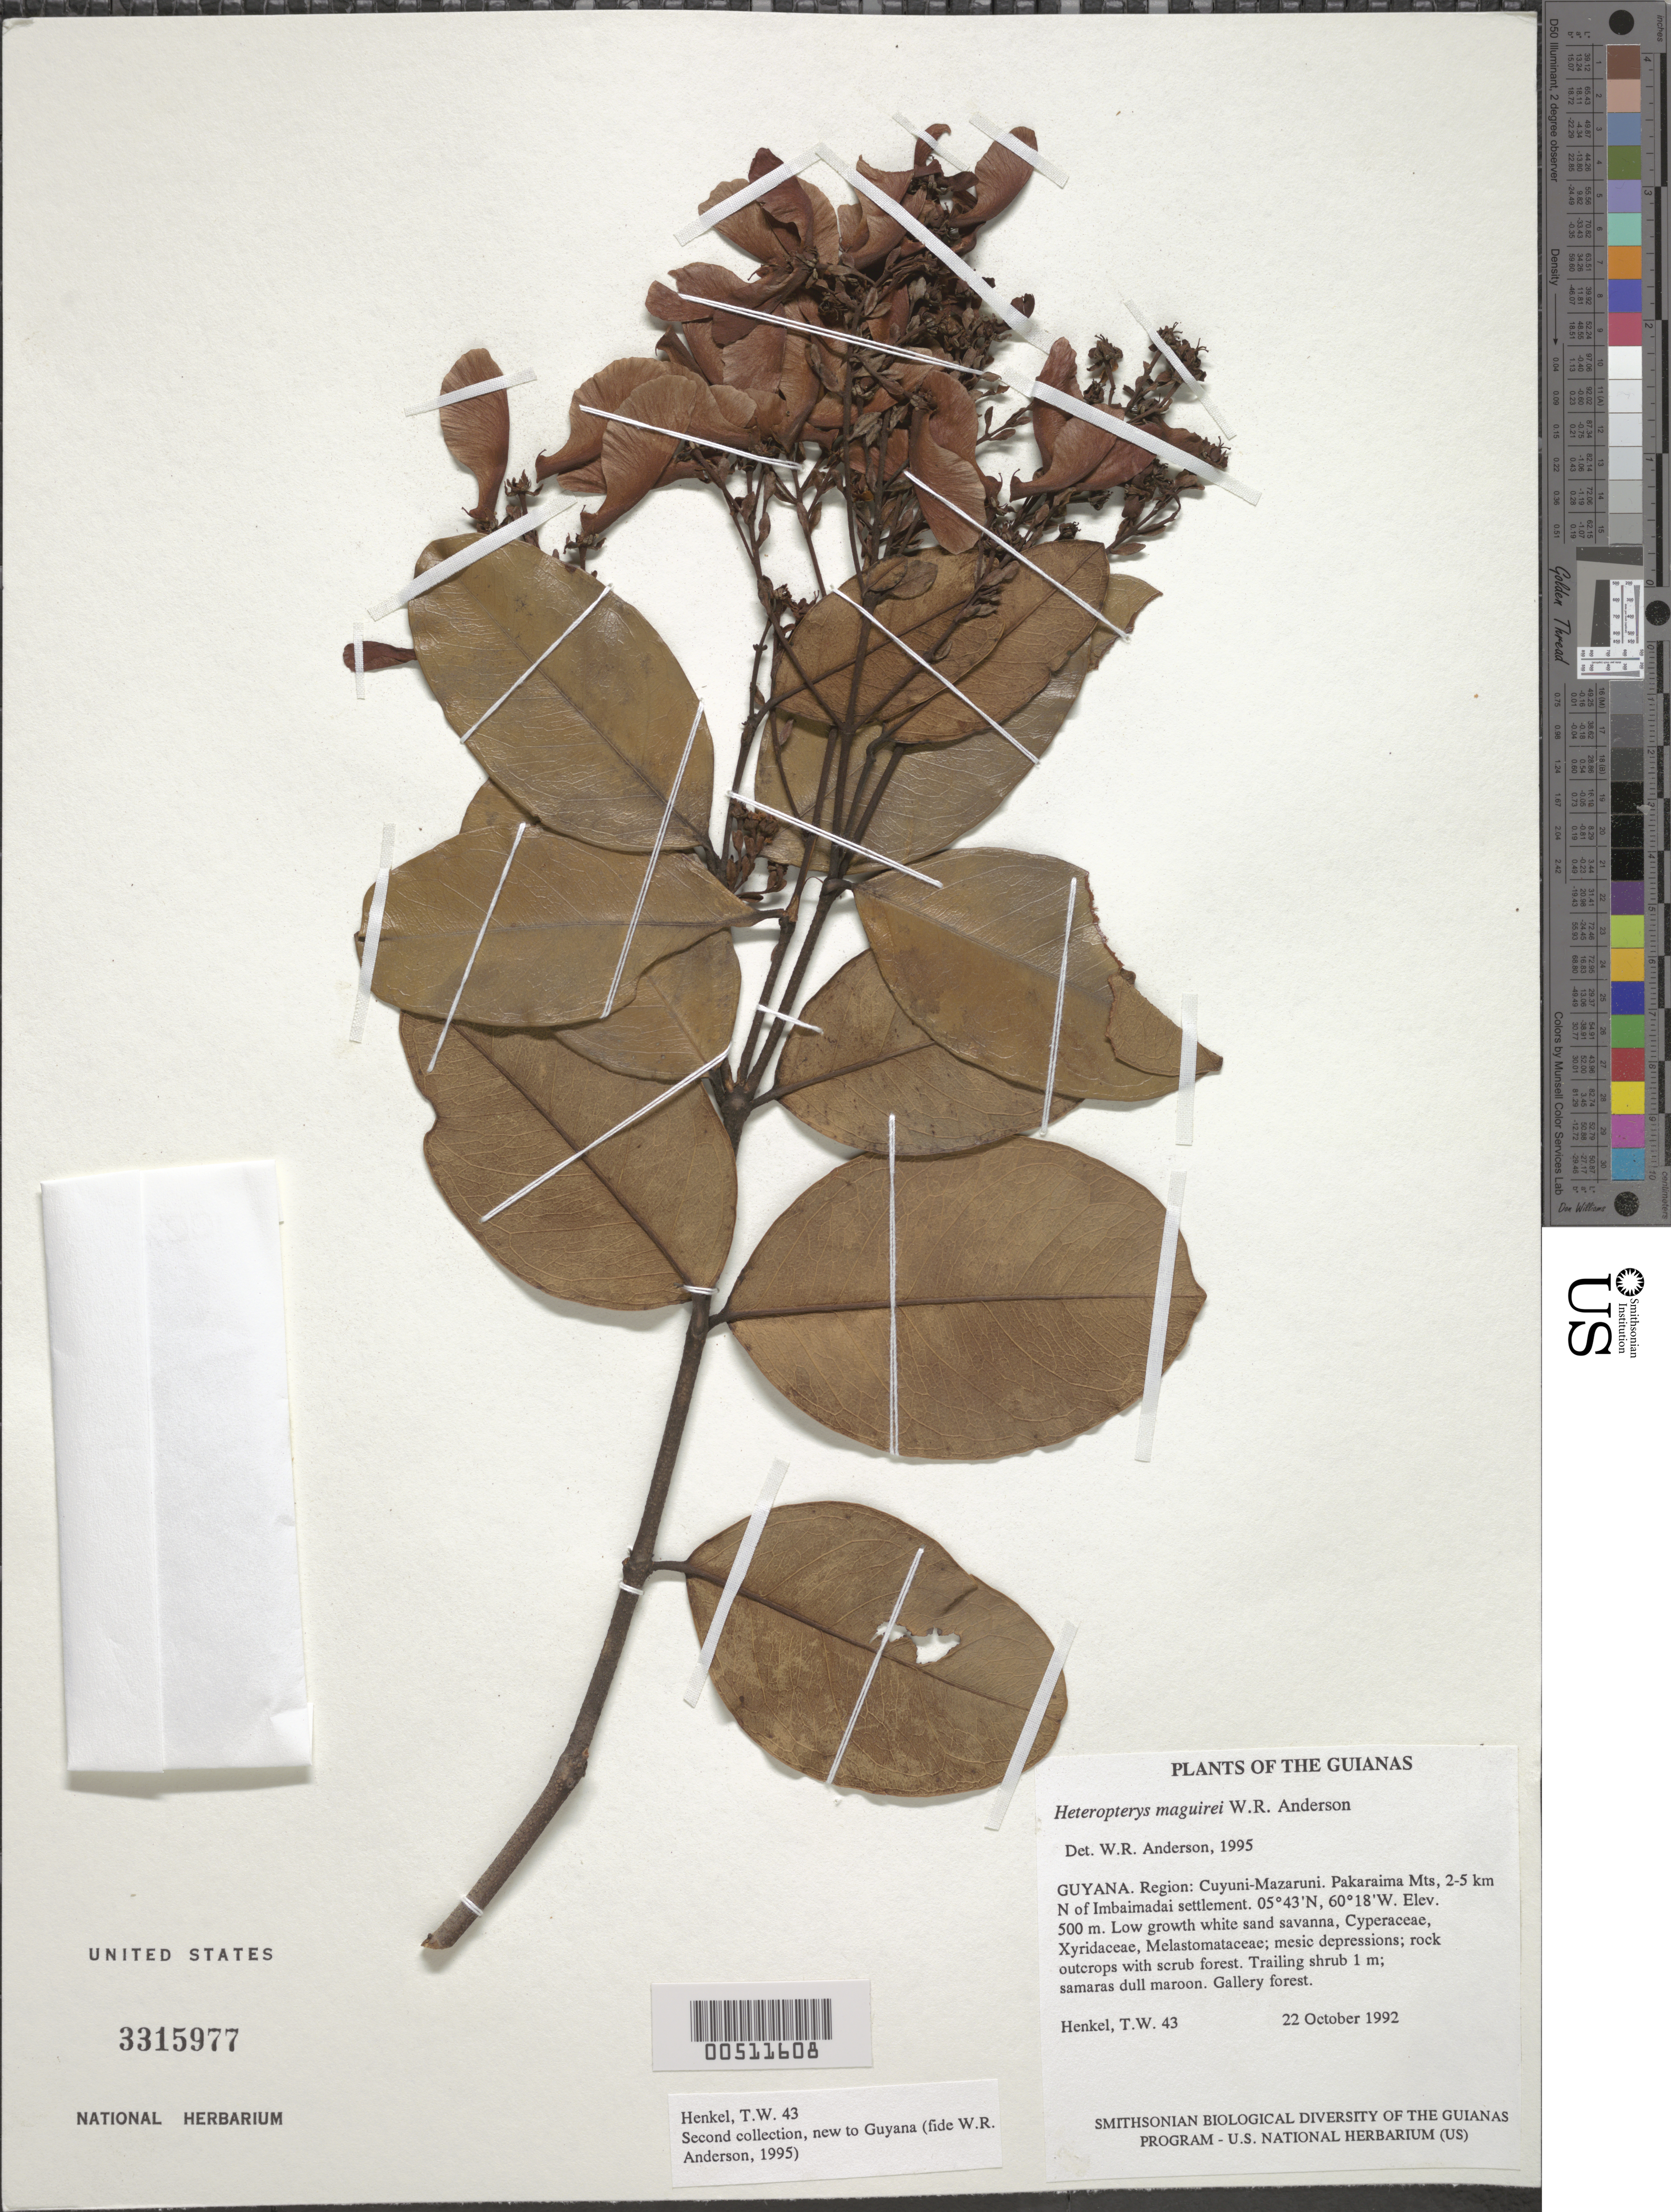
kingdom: Plantae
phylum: Tracheophyta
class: Magnoliopsida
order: Malpighiales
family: Malpighiaceae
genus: Heteropterys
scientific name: Heteropterys maguirei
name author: W.R. Anderson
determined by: Anderson, W. R., (MICH), University of Michigan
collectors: T. Henkel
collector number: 43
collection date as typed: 22 October 1992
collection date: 1992-10-22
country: Guyana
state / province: Cuyuni-Mazaruni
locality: Pakaraima Mts, 2-5 km N of Imbaimadai settlement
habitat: Low growth white sand savanna, Cyperaceae, Xyridaceae, Melastomataceae; mesic depressions; rock outcrops with scrub forest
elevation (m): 500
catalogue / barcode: US 3315977